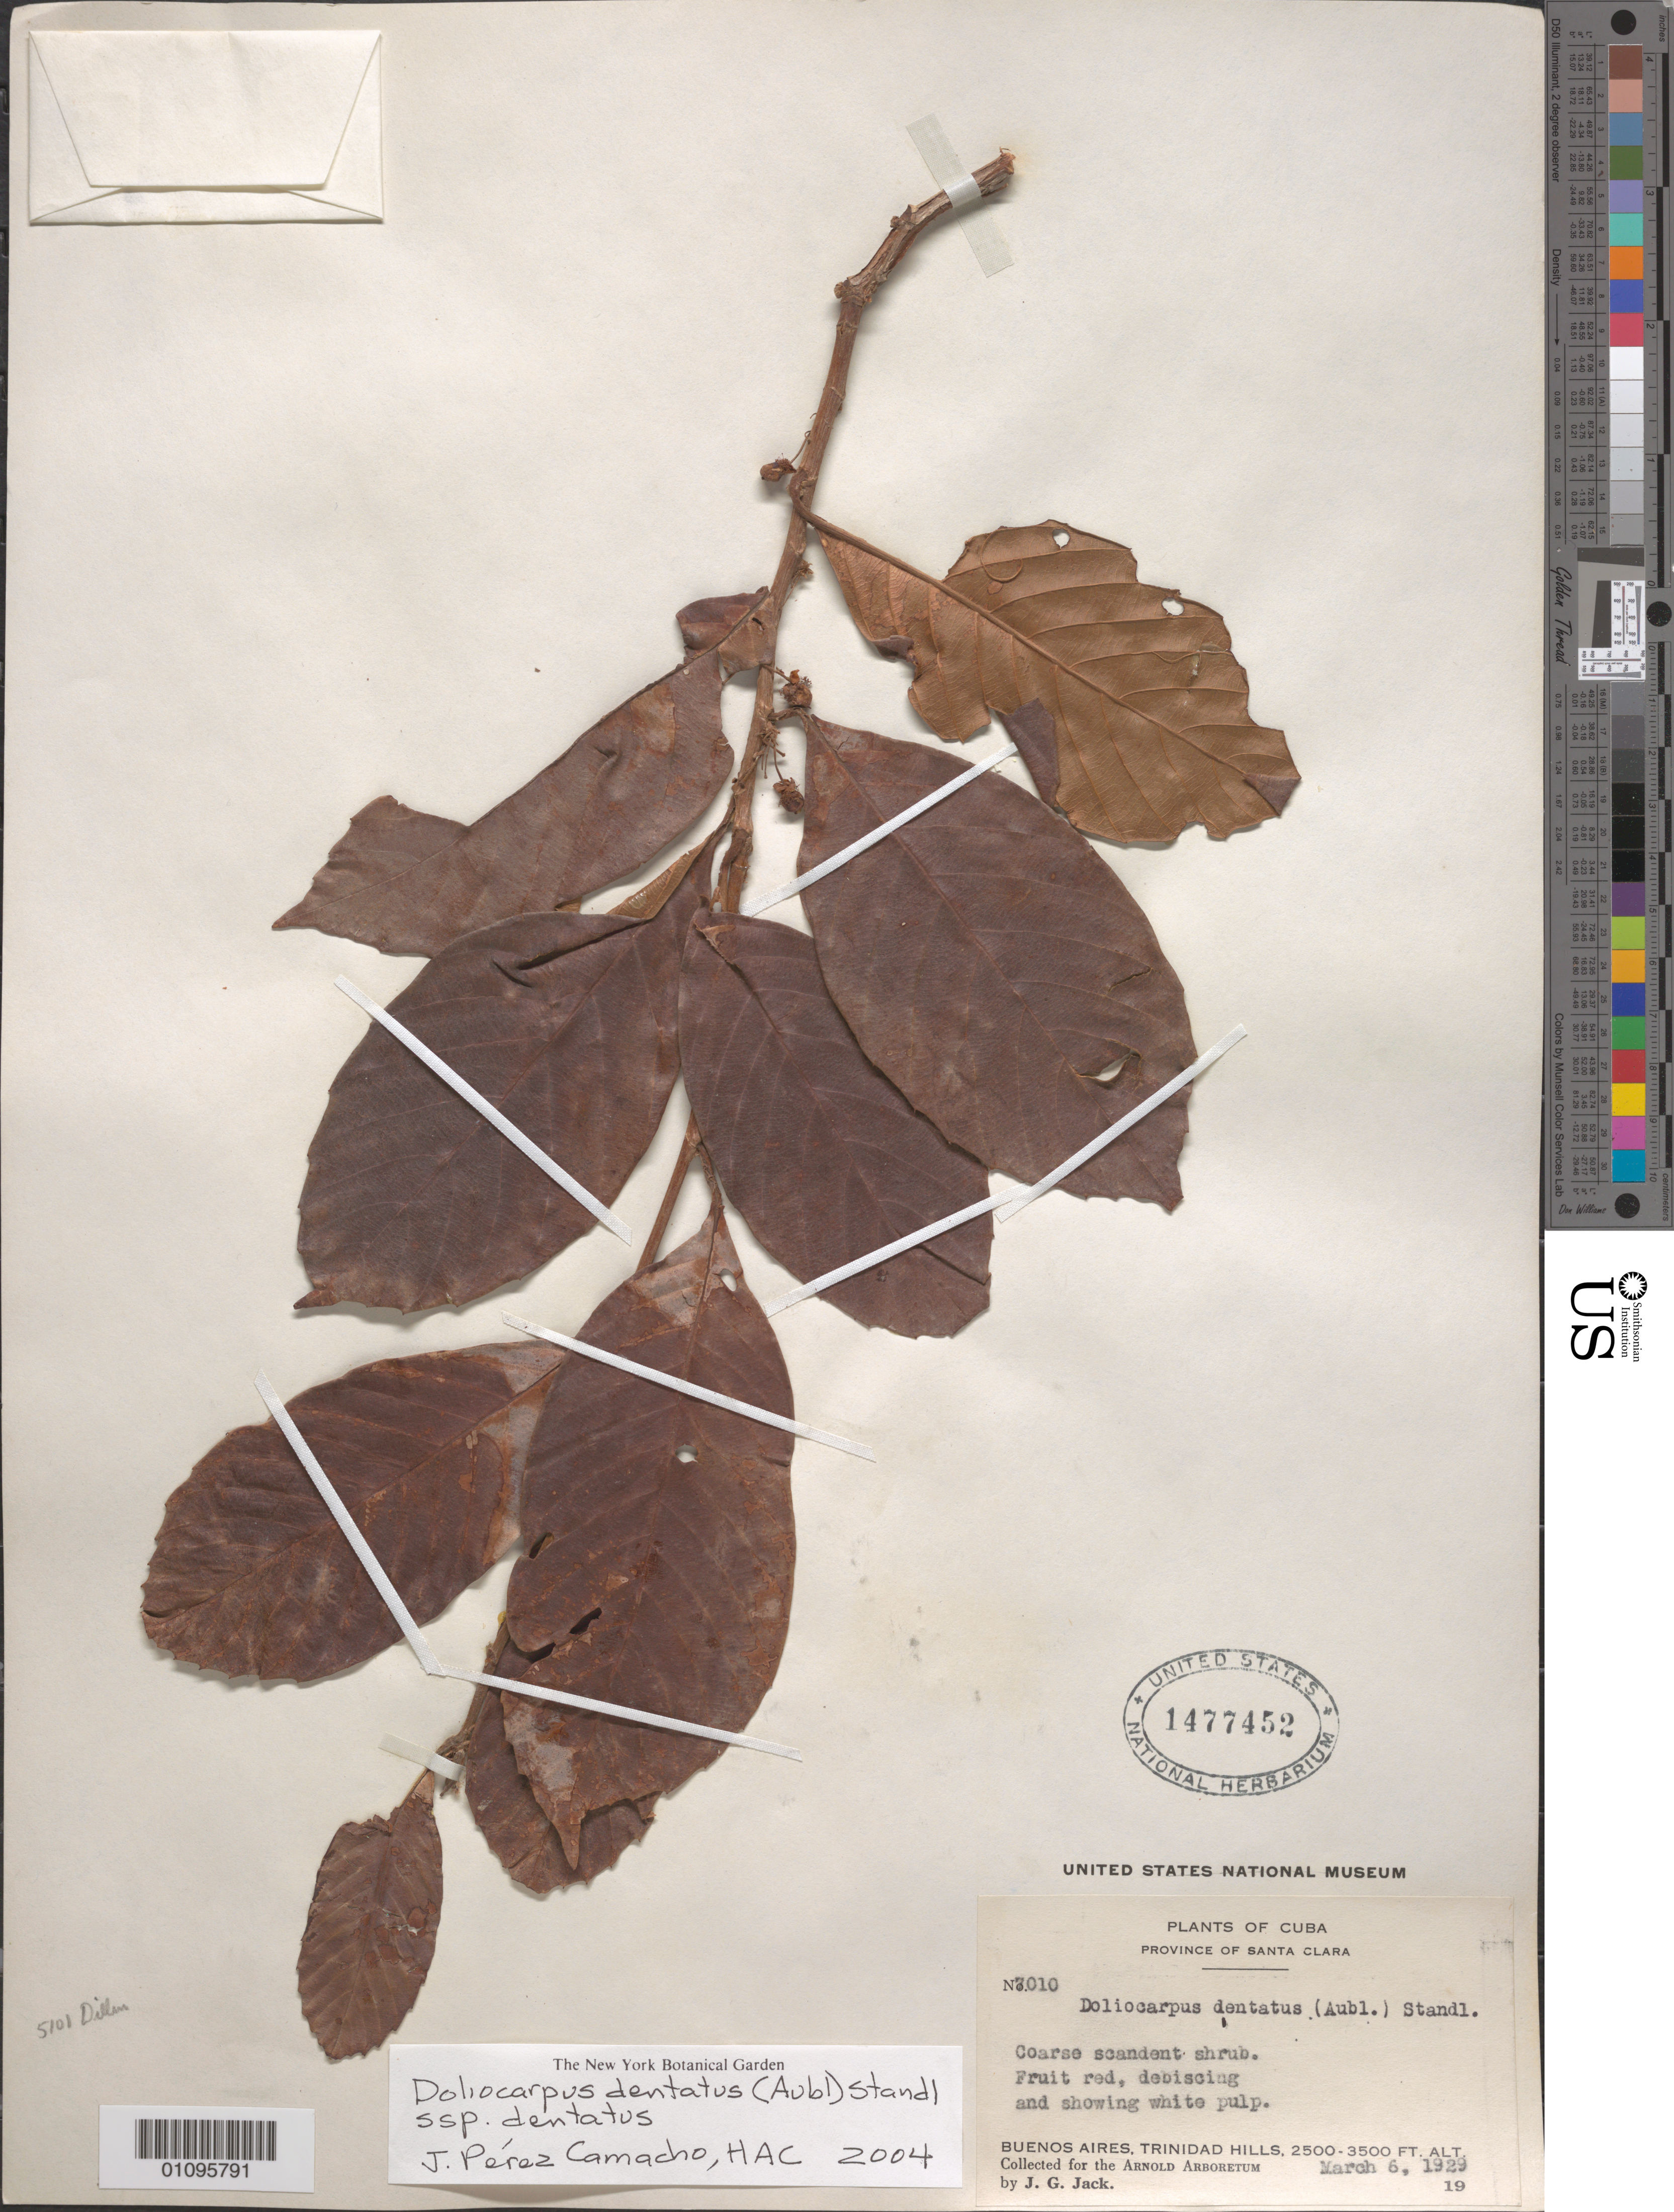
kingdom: Plantae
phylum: Tracheophyta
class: Magnoliopsida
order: Dilleniales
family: Dilleniaceae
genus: Doliocarpus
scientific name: Doliocarpus dentatus subsp. dentatus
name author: (Aubl.) Standl.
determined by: Peréz-Camacho, J.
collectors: J. G. Jack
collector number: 7010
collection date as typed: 06 Mar 1929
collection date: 1929-03-06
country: Cuba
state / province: Santa Clara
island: Cuba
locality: Buenos Aires, Trinidad Hills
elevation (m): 762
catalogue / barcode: US 1477452